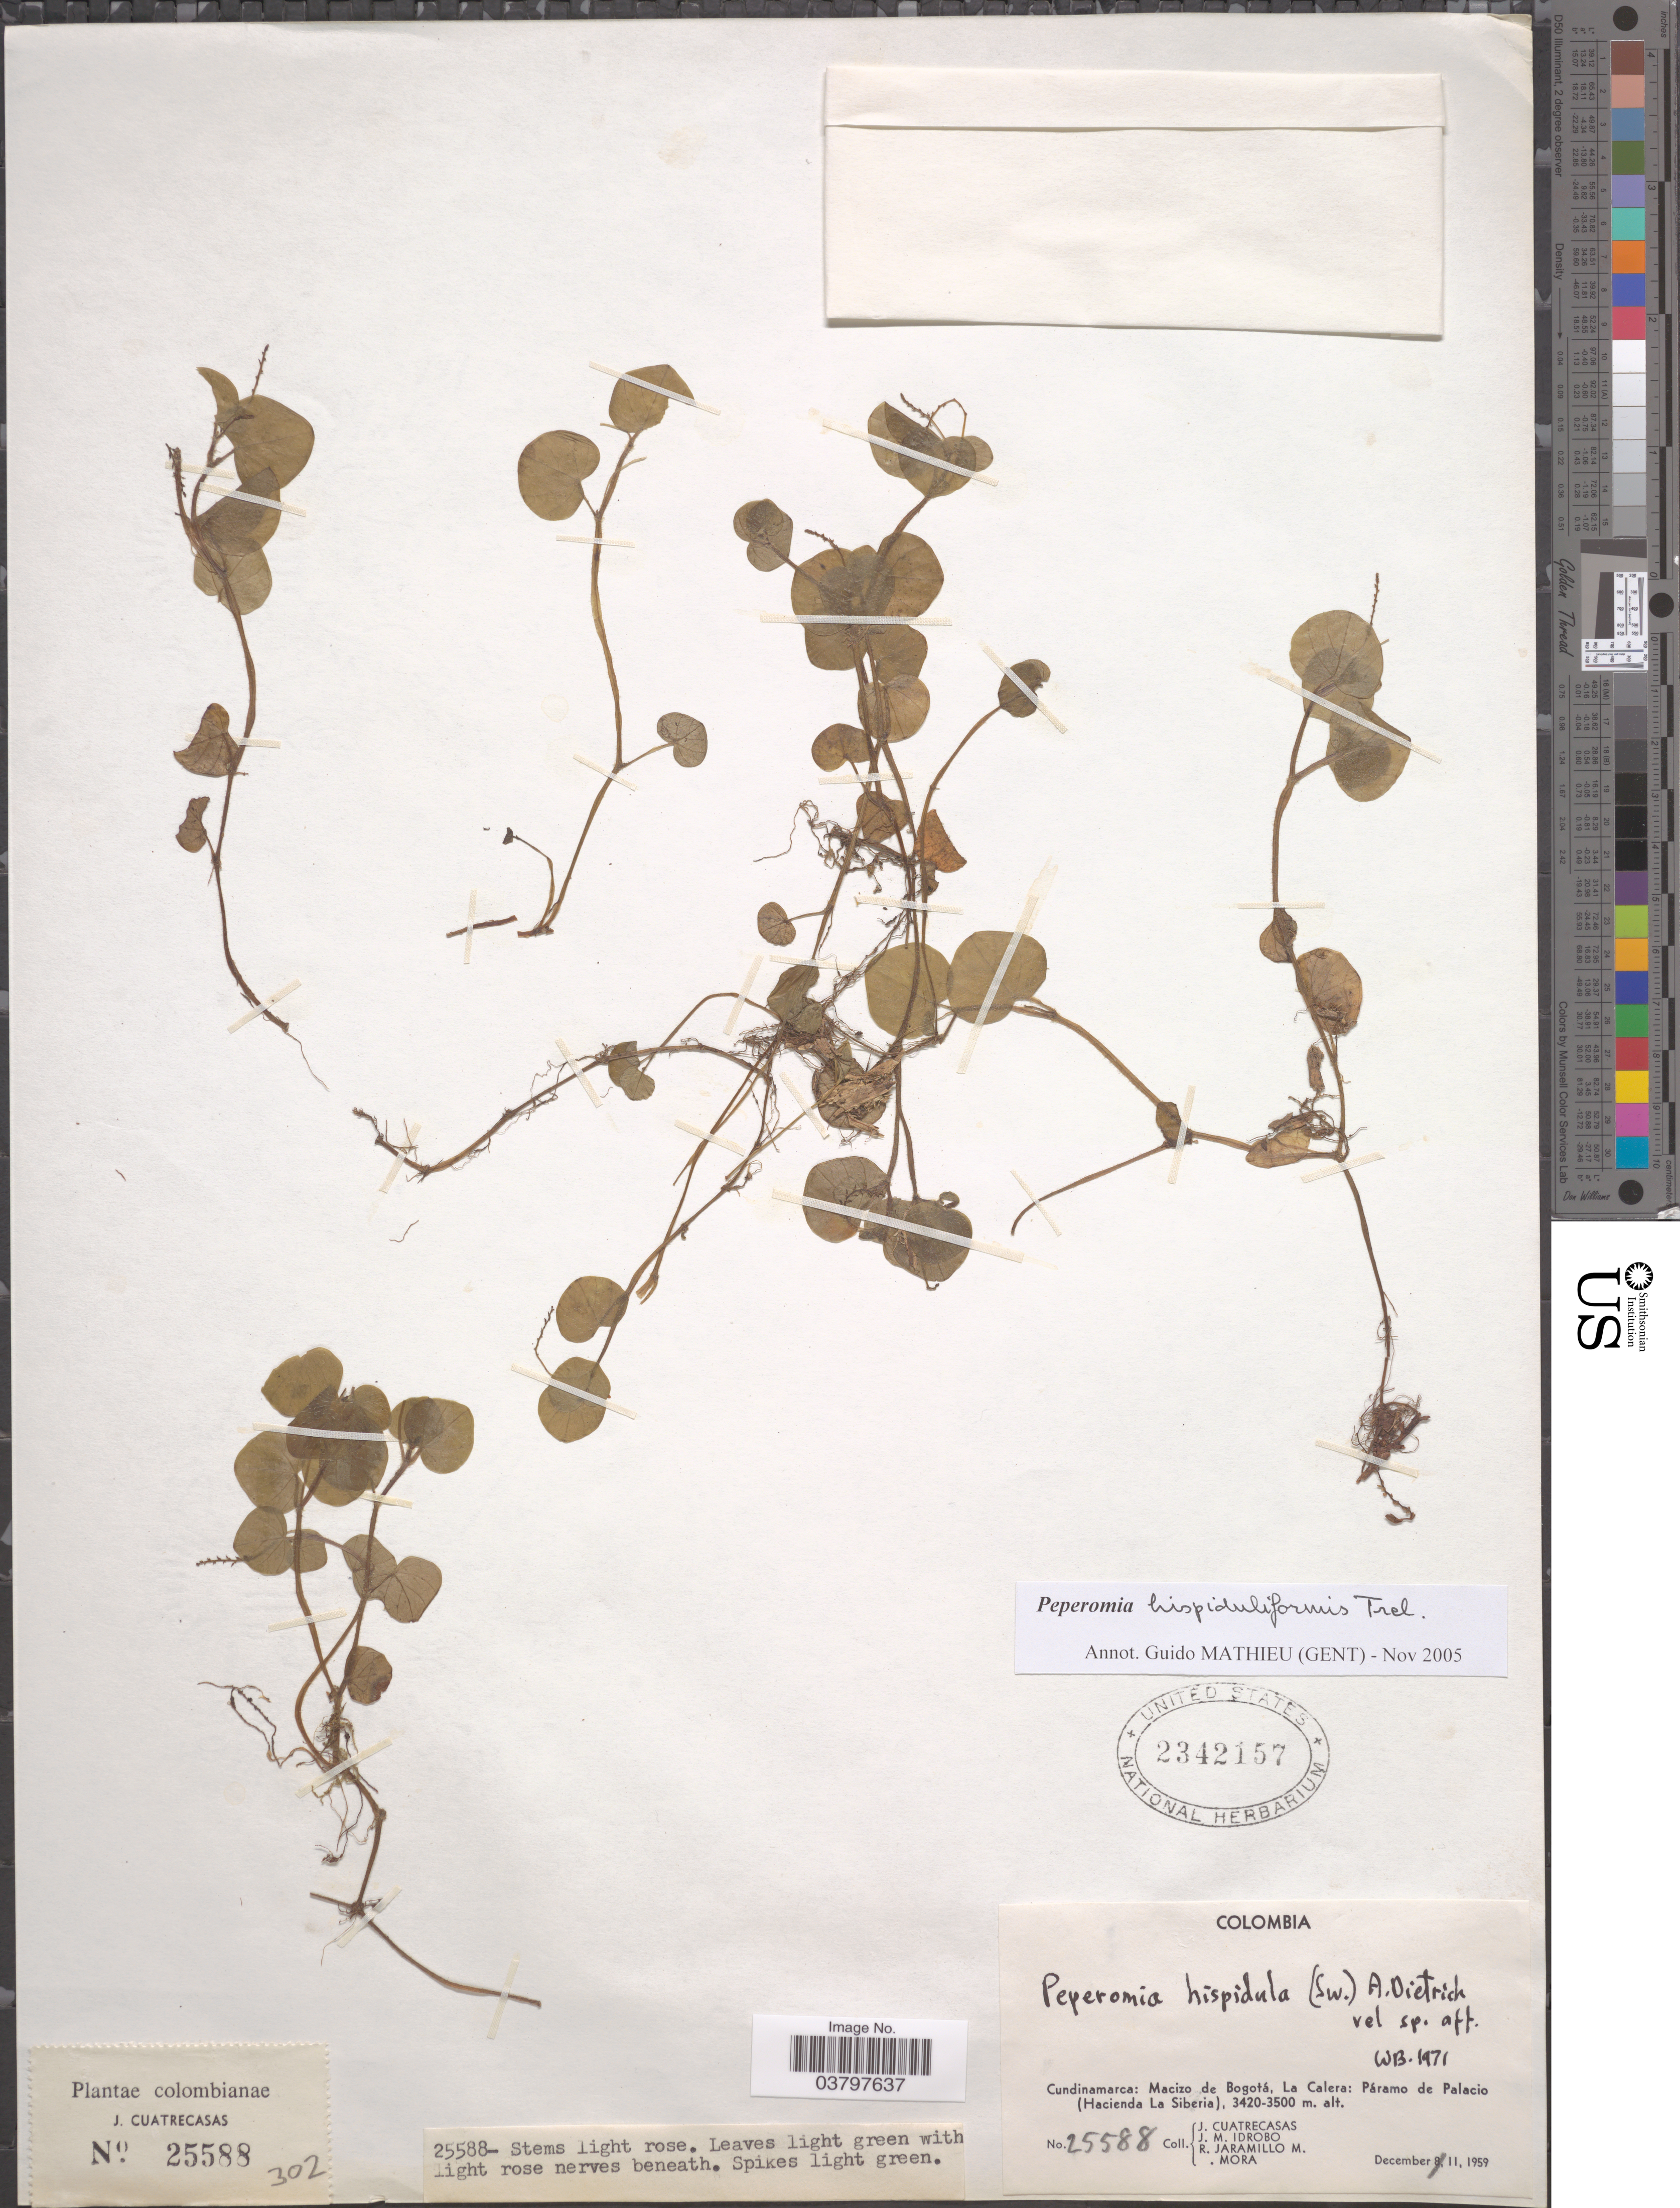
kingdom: Plantae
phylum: Tracheophyta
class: Magnoliopsida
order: Piperales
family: Piperaceae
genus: Peperomia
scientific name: Peperomia hispiduliformis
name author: Trel. in Moldenke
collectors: J. Cuatrecasas, J. M. Idrobo, R. Jaramillo M. & Mora, --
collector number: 25588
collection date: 1959-12-11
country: Colombia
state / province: Cundinamarca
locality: Macizo de Bogotá, La Calera: Páramo de Palacio (Hacienda La Siberia).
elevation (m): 3420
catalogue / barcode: US 2342157